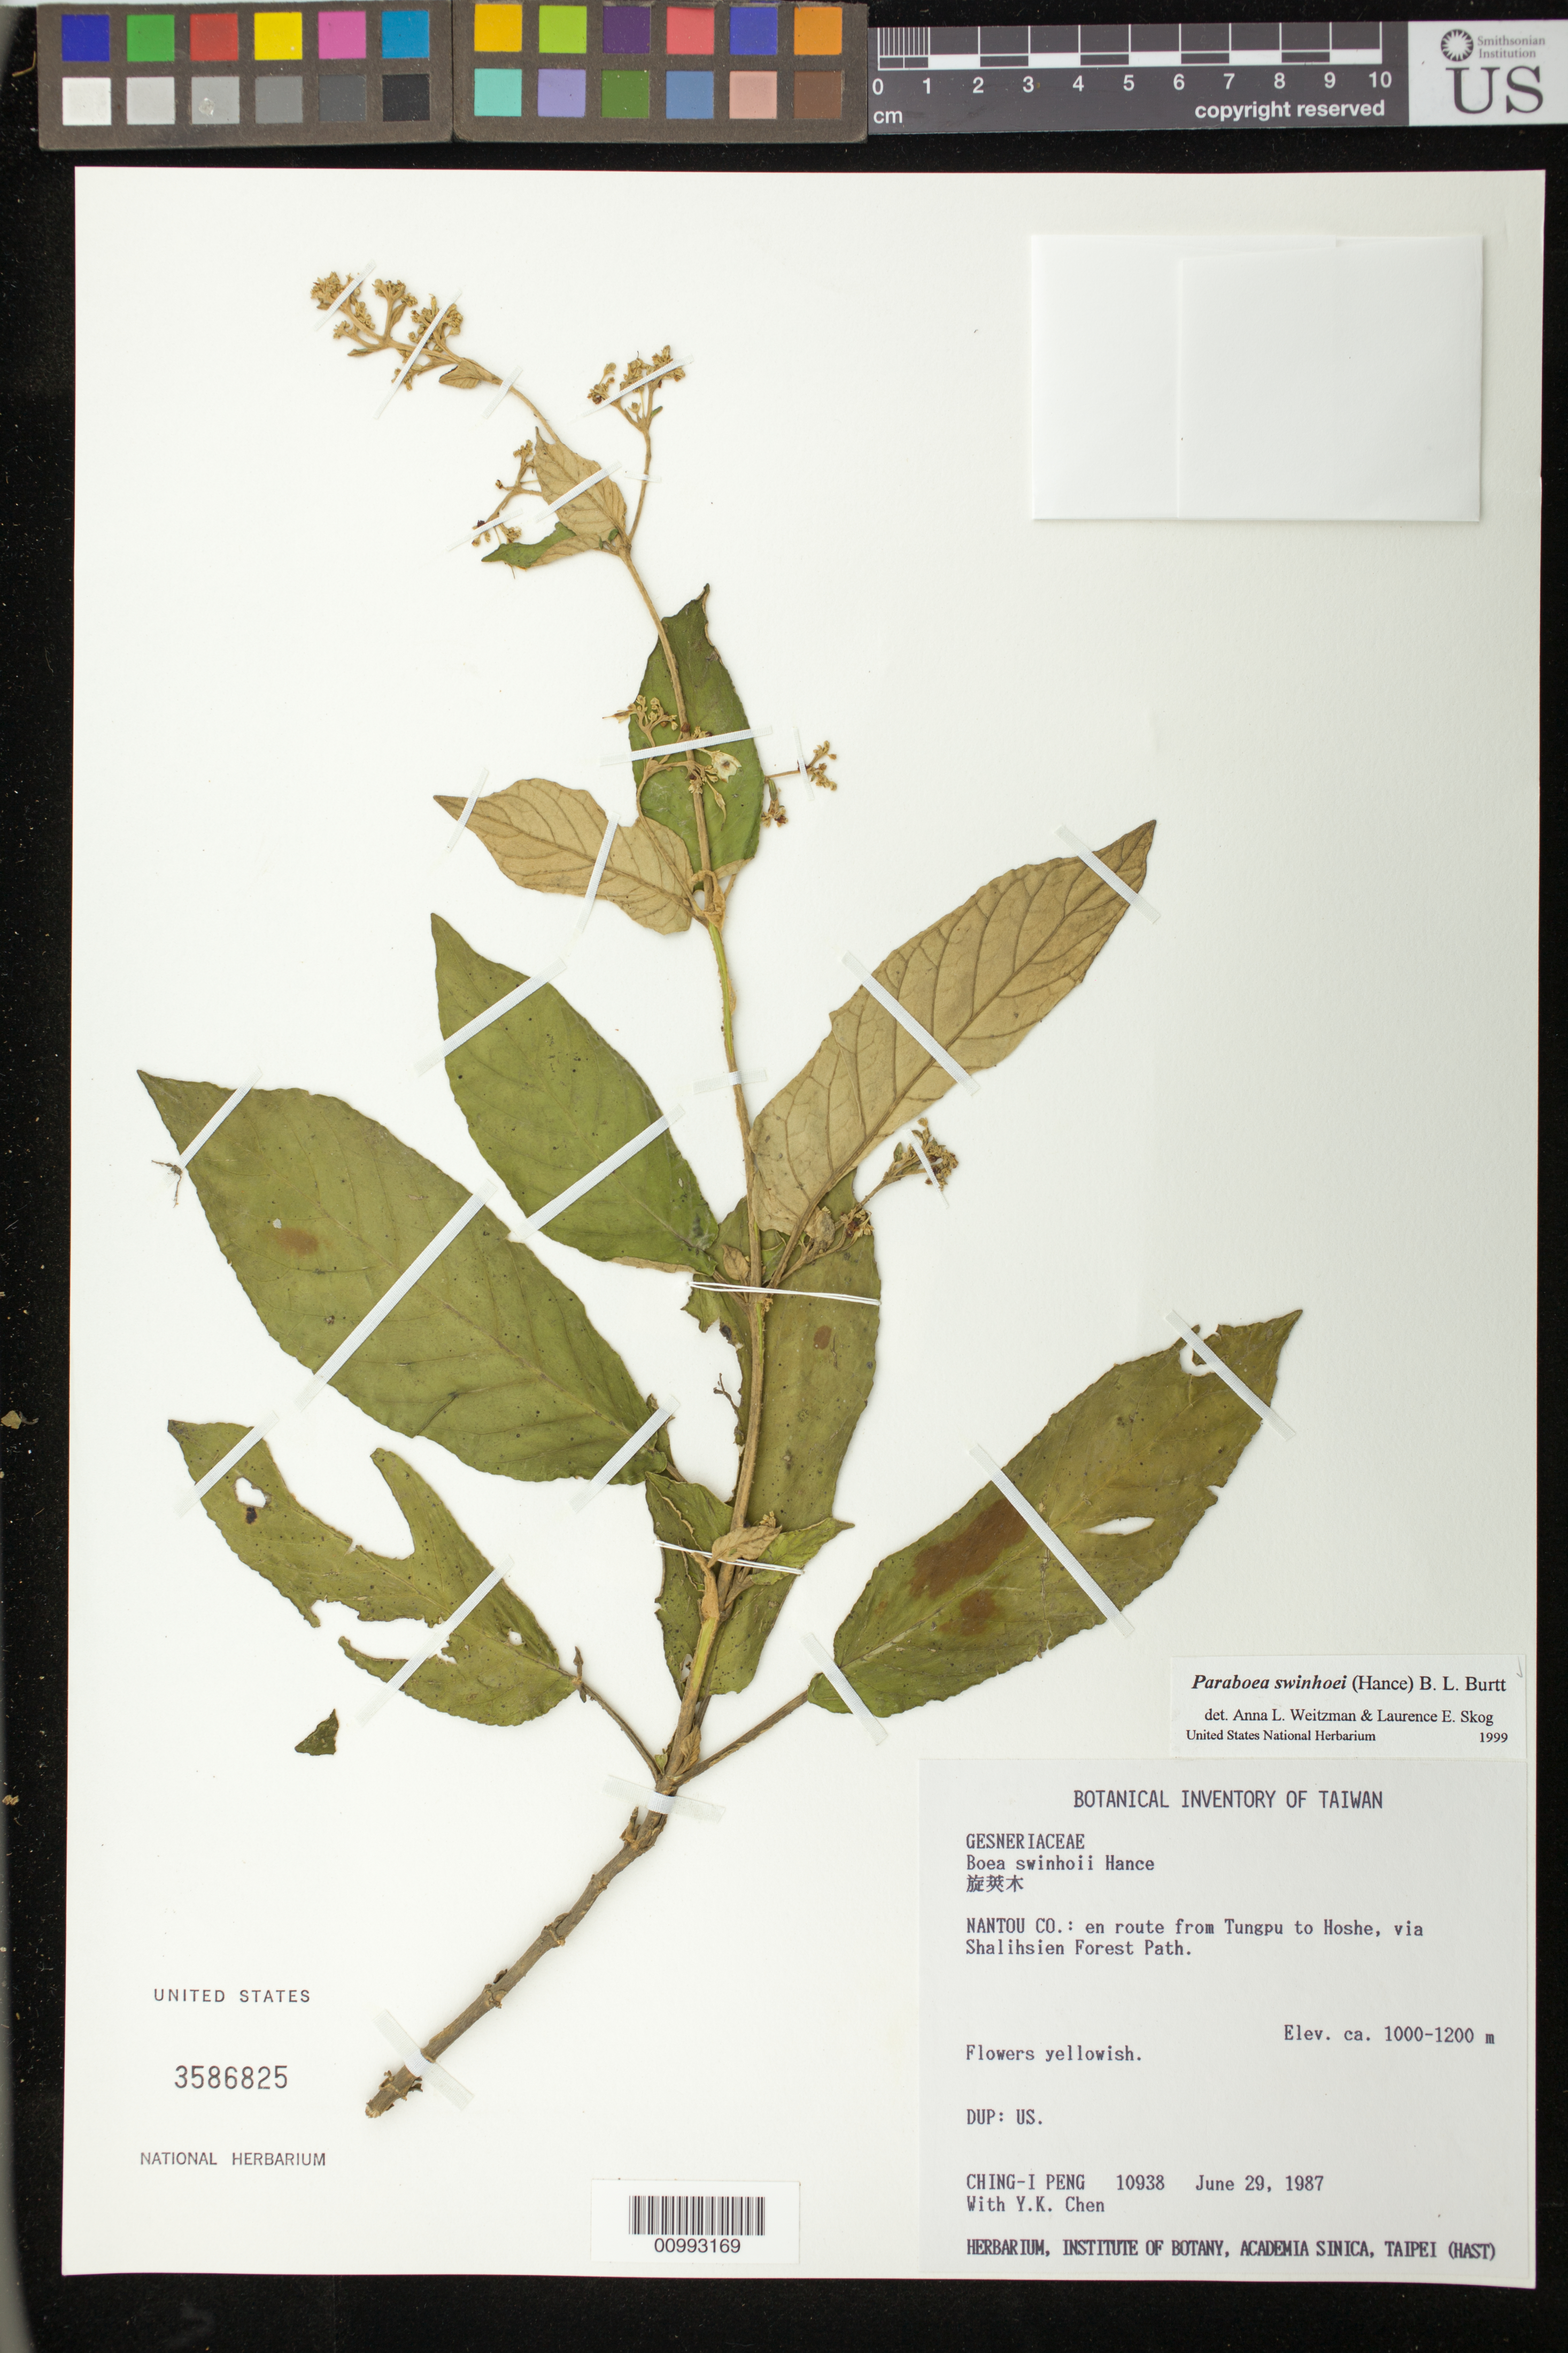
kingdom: Plantae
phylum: Tracheophyta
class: Magnoliopsida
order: Lamiales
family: Gesneriaceae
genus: Paraboea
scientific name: Paraboea swinhoei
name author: (Hance) B.L. Burtt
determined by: Weitzman, A. L.; Skog, L. E.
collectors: C.-I Peng & Y. K. Chen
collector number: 10938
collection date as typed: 29 Jun 1987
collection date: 1987-06-29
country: Taiwan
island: Taiwan [Formosa]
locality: Nantou Co.: en route from Tungpu to Hoshe, via Shalihsien Forest Path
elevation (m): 1000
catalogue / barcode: US 3586825